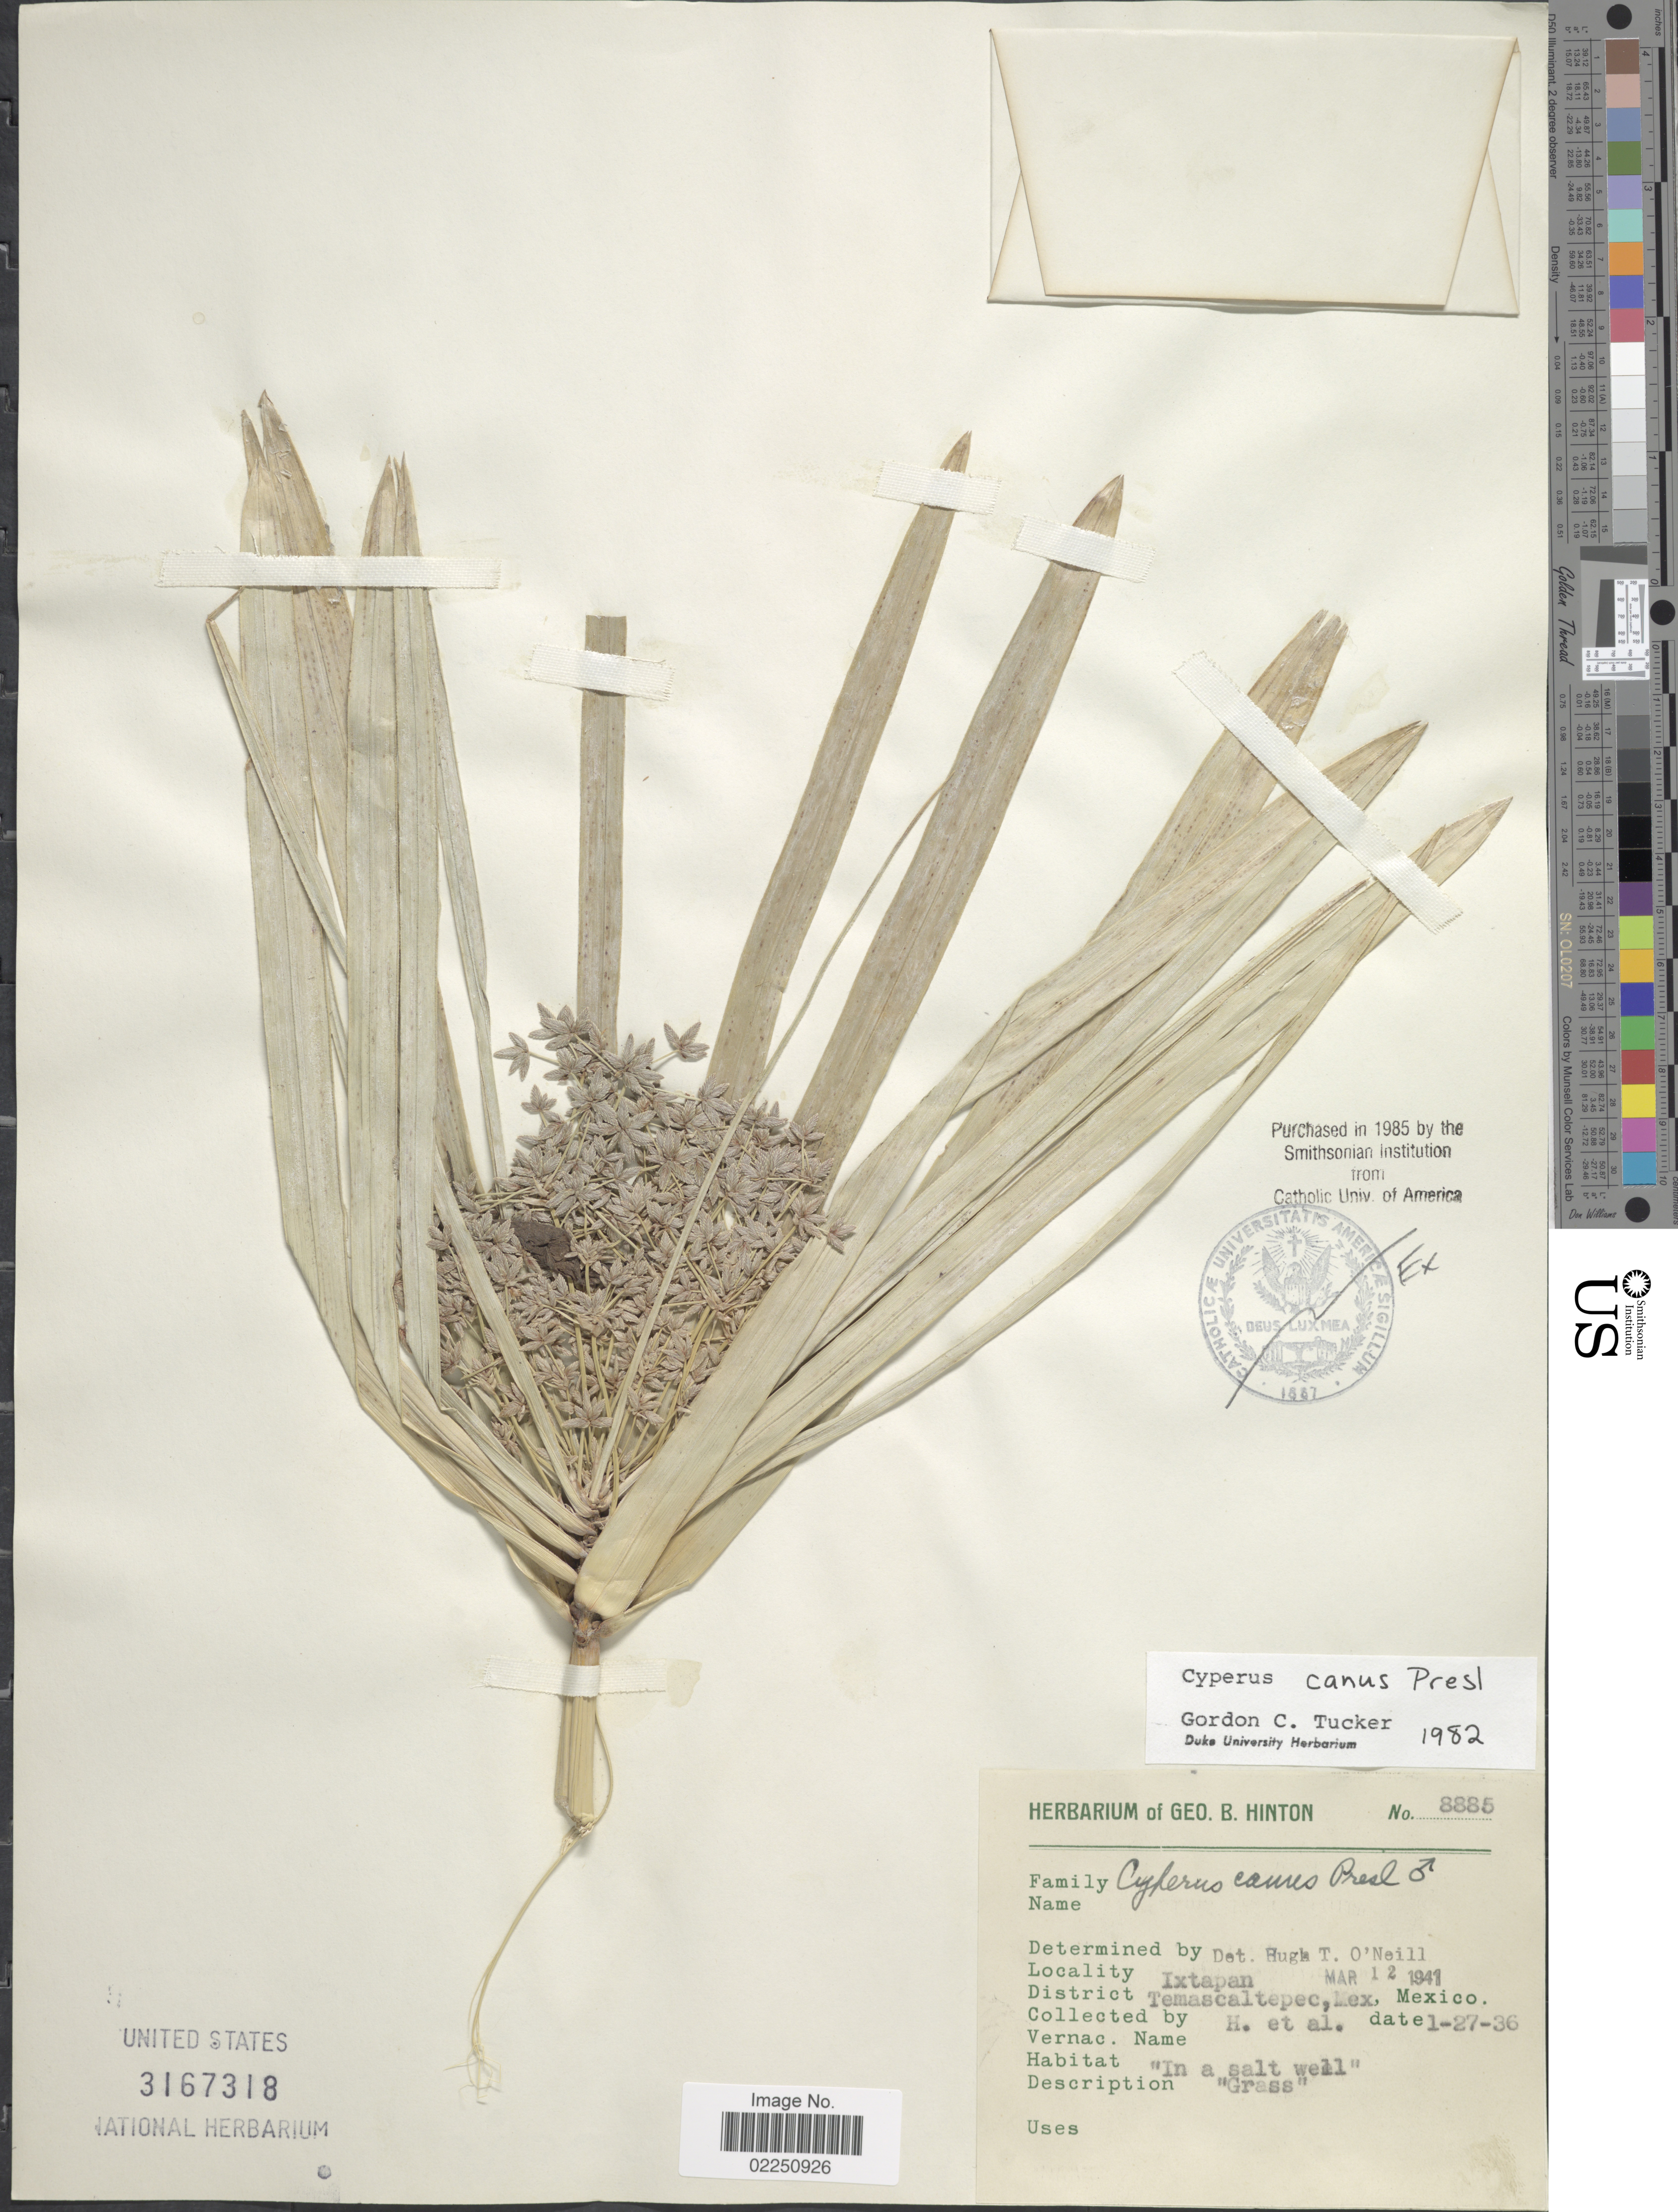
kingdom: Plantae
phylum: Tracheophyta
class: Liliopsida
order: Poales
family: Cyperaceae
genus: Cyperus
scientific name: Cyperus canus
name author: J. Presl & C. Presl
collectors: G. B. Hinton & et al.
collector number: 8885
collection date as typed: Transcribed d/m/y: 27/1/36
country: Mexico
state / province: México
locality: Ixtapan. District Temascaltepec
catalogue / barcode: US 3167318